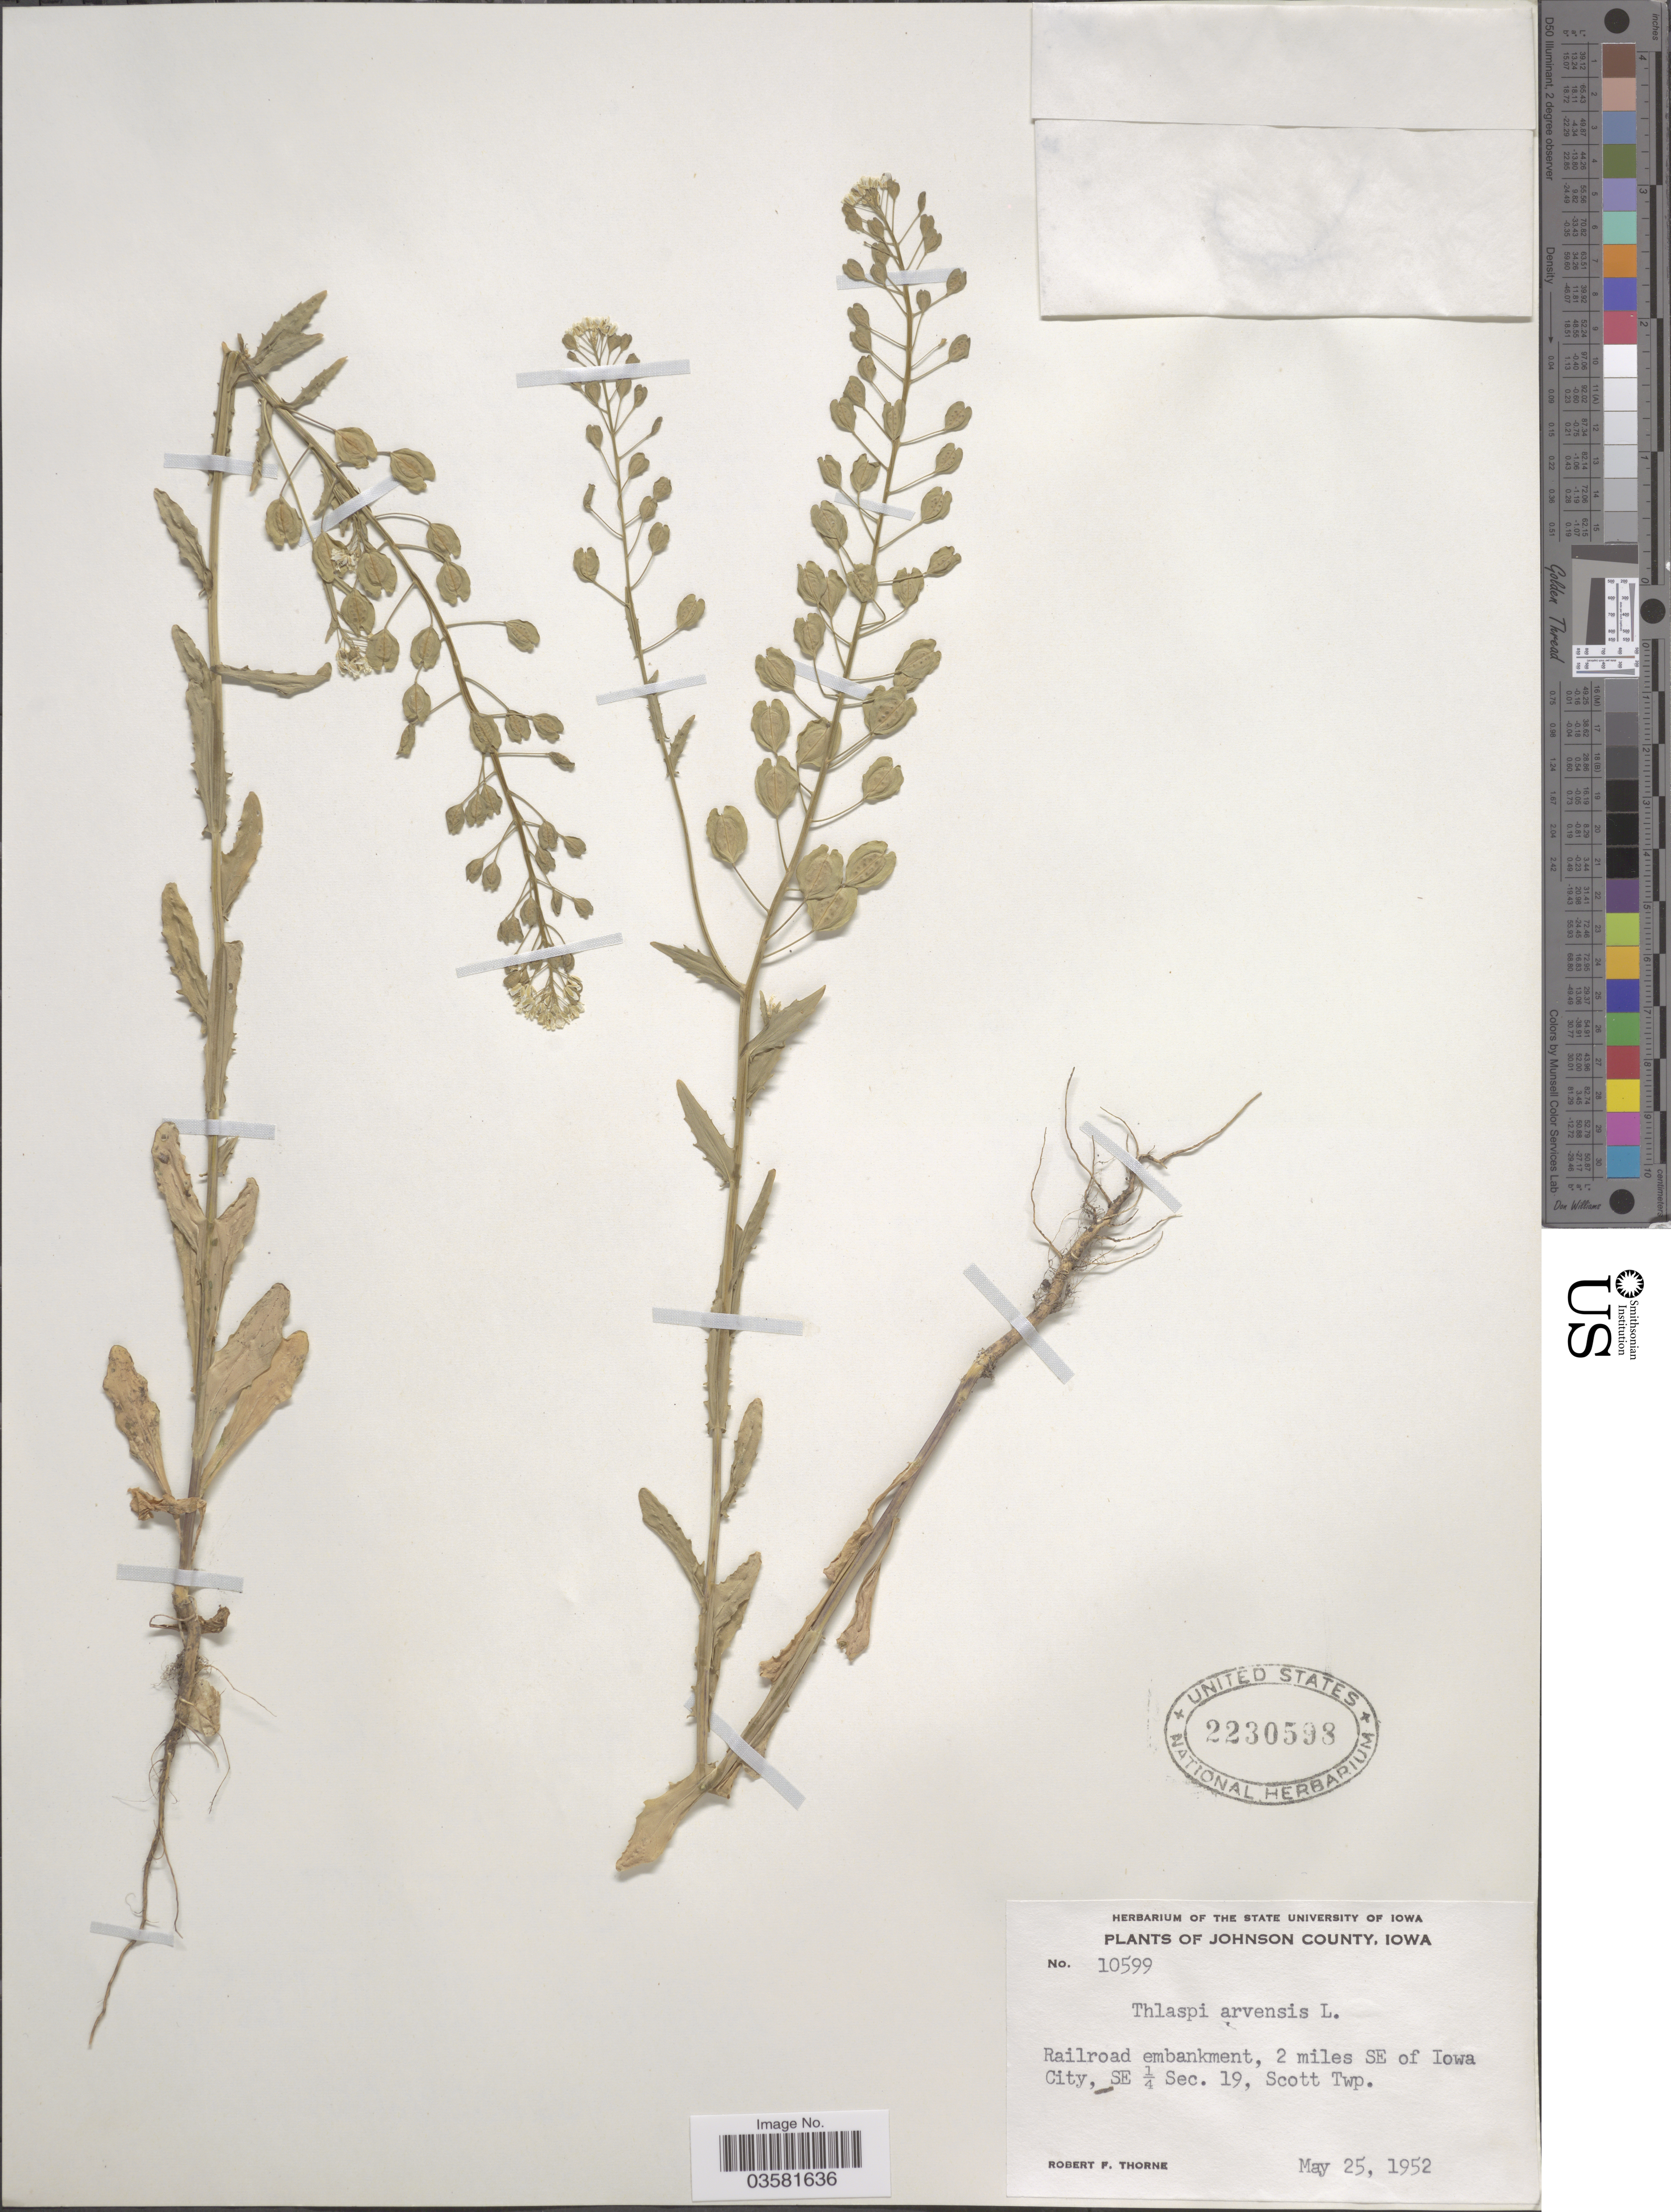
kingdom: Plantae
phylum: Tracheophyta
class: Magnoliopsida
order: Brassicales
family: Brassicaceae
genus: Thlaspi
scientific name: Thlaspi arvense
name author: L.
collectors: R. F. Thorne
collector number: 10599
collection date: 1952-05-25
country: United States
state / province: Iowa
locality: Johnson County. Railroad embankment, 2 miles SE of Iowa City, SE ¼ Sec. 19, Scott Twp.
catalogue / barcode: US 2230598